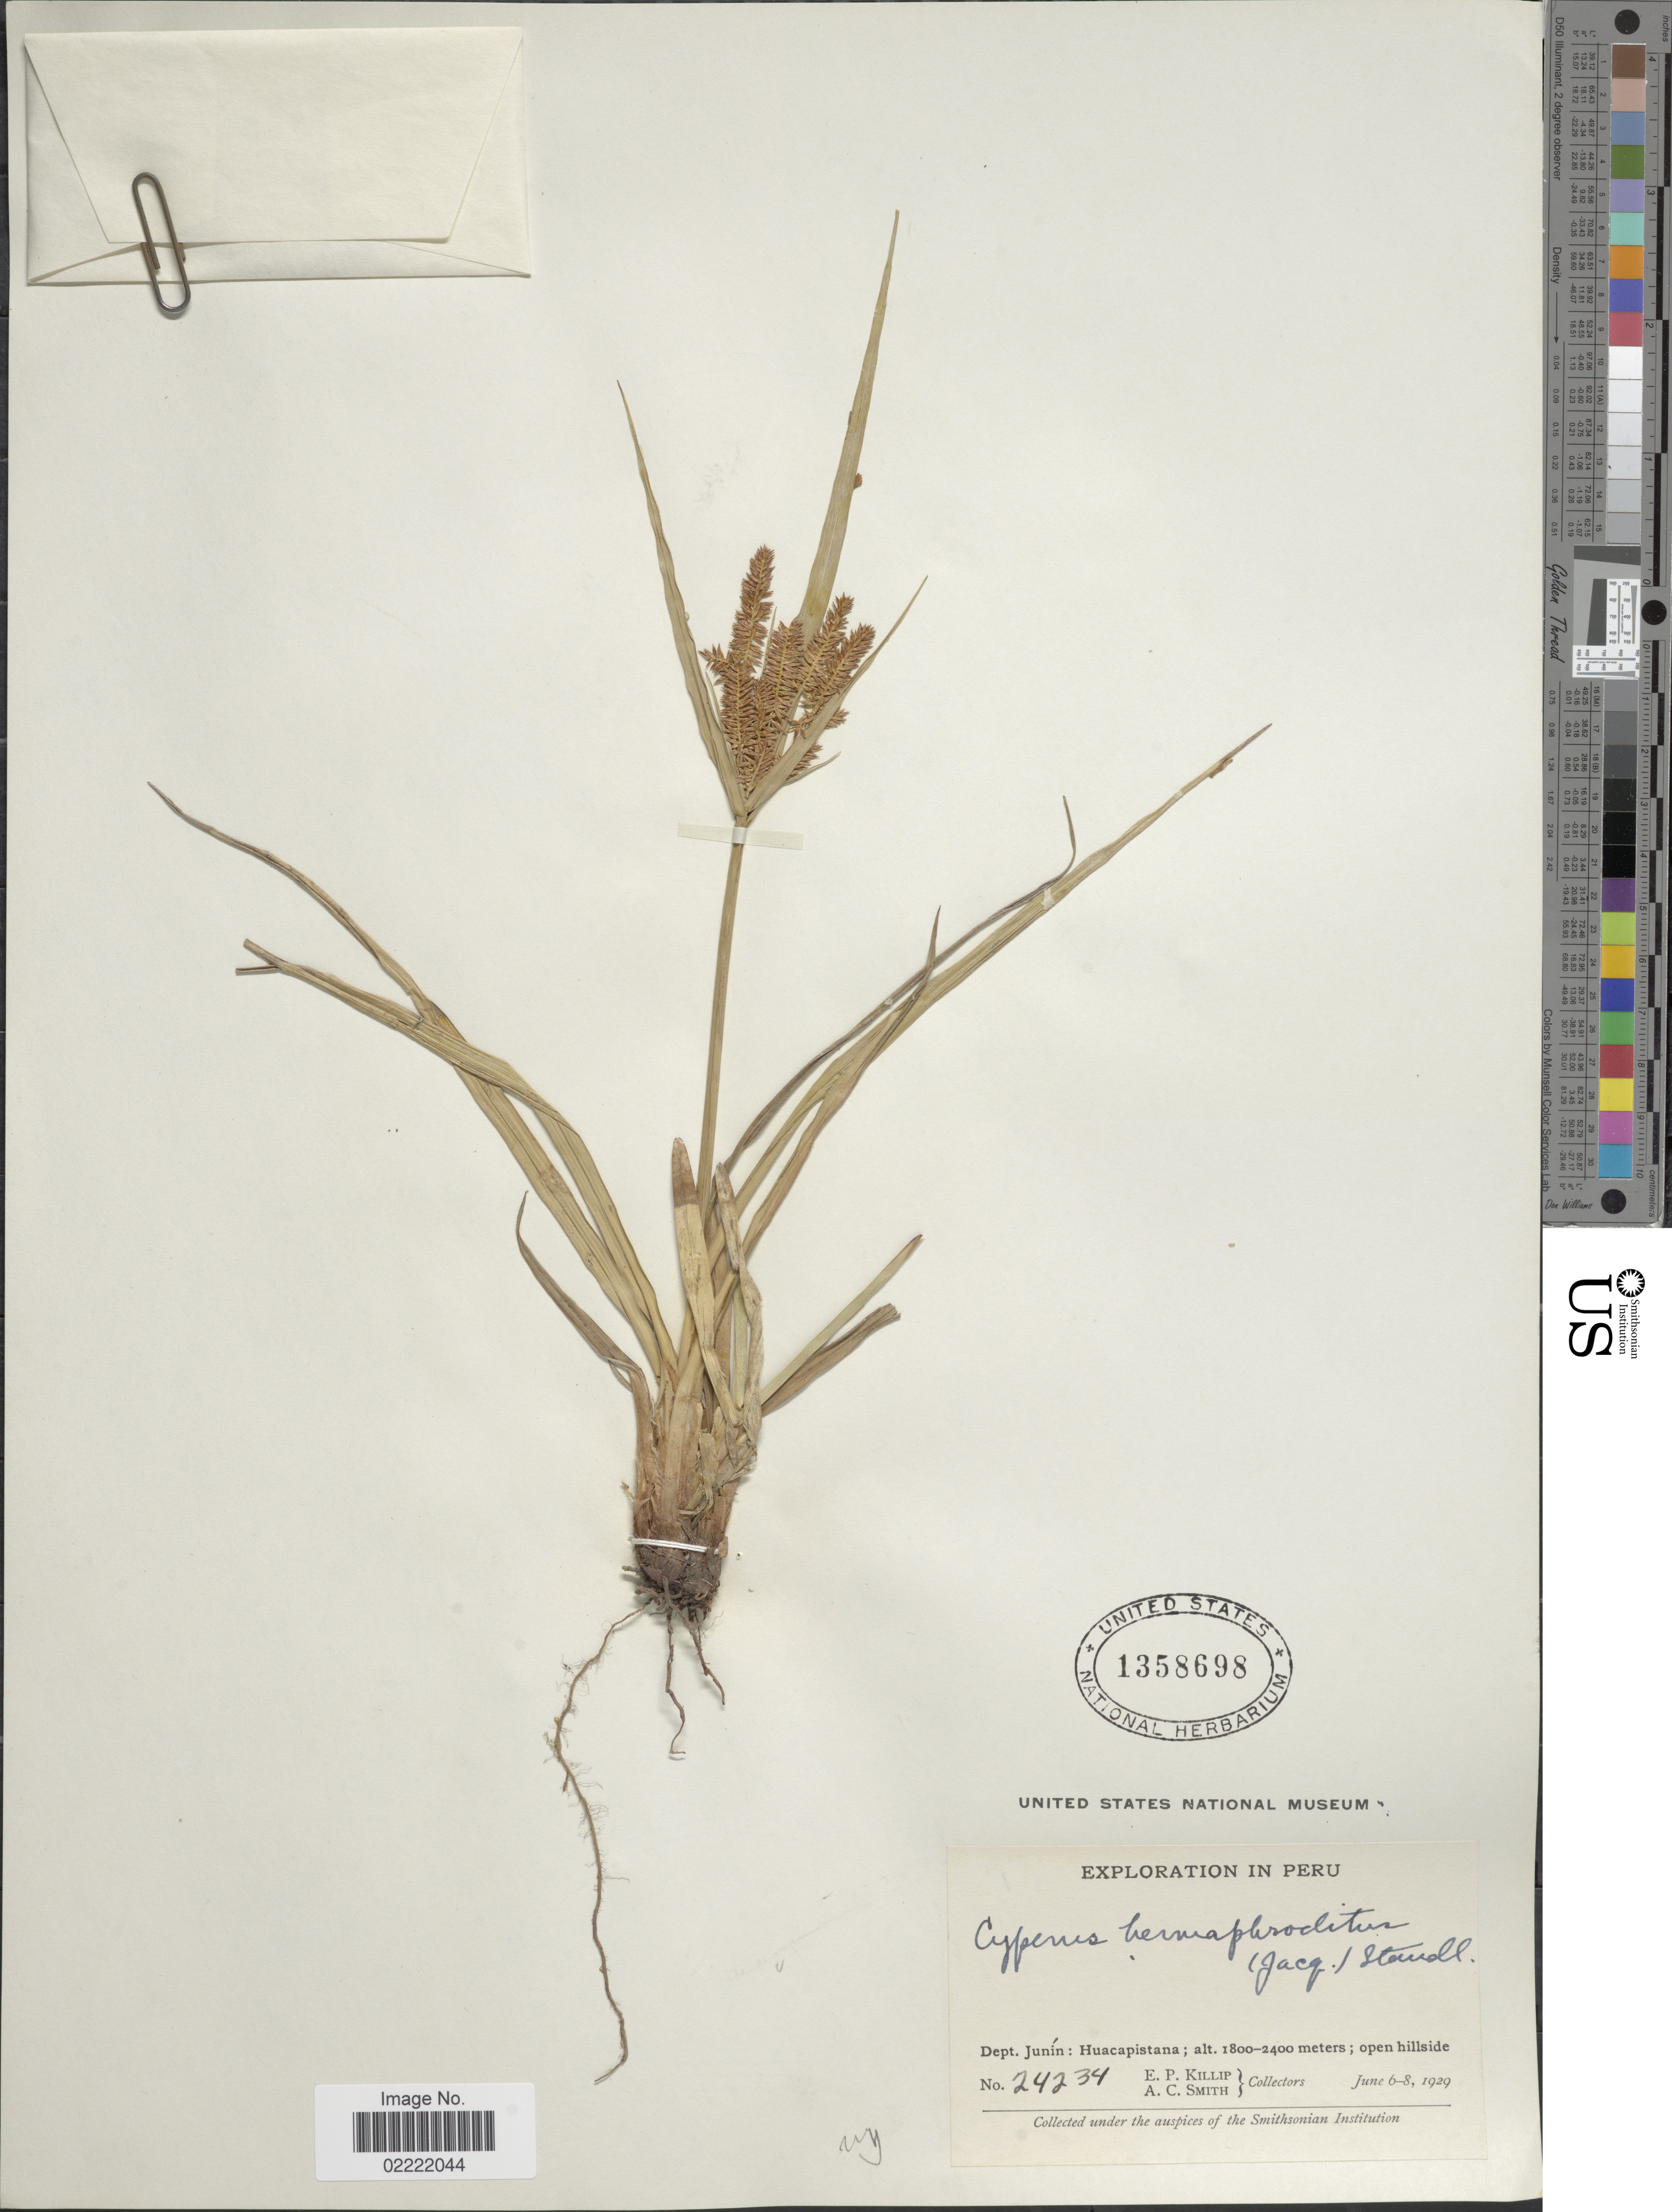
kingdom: Plantae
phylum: Tracheophyta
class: Liliopsida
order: Poales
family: Cyperaceae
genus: Cyperus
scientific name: Cyperus hermaphroditus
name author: (Jacq.) Standl.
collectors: E. P. Killip & A. C. Smith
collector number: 24234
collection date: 1929-06-06/1929-06-08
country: Peru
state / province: Junín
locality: Dept. Junín: Huacapisyana; open hillside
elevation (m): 1800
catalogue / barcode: US 1358698